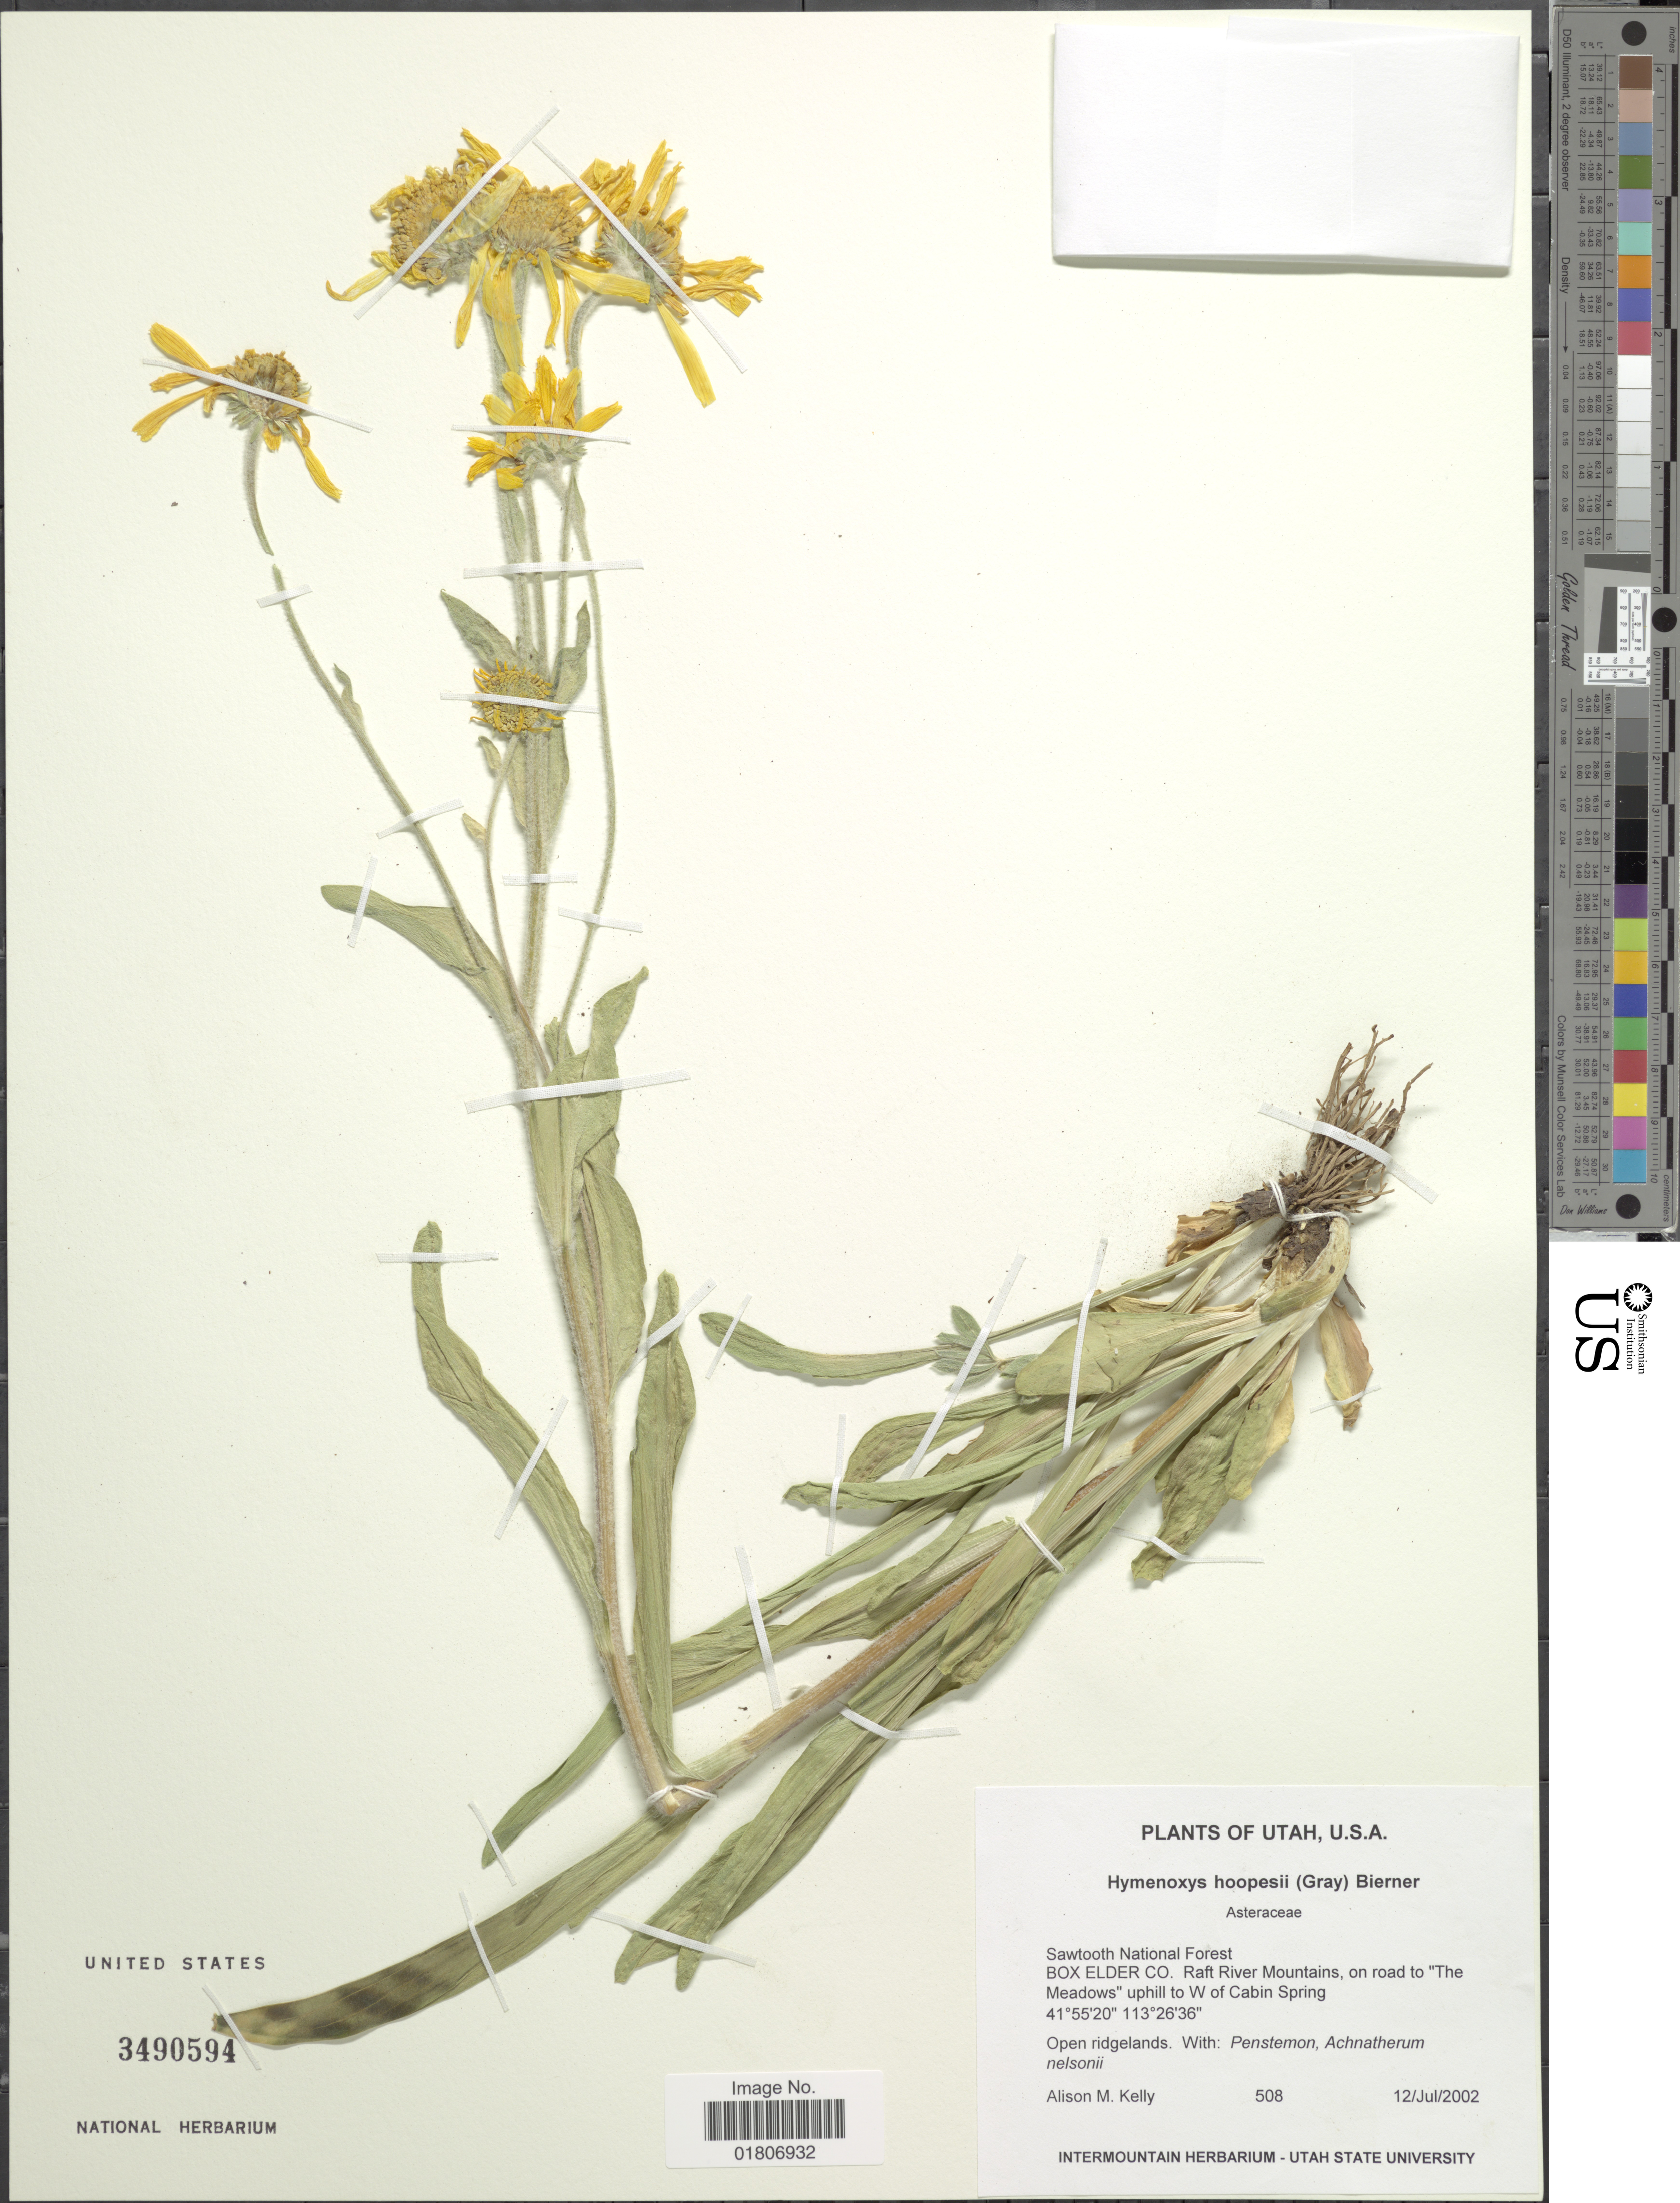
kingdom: Plantae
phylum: Tracheophyta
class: Magnoliopsida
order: Asterales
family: Asteraceae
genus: Dugaldia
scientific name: Dugaldia hoopesii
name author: (A. Gray) Rydb.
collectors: A. Kelly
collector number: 508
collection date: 2002-07-12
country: United States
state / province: Utah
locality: Sawtooth National Forest. Box Elder Co. Raft River Mountains, on road to "The Meadows" uphill to W of Cabin Spring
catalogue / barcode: US 3490594